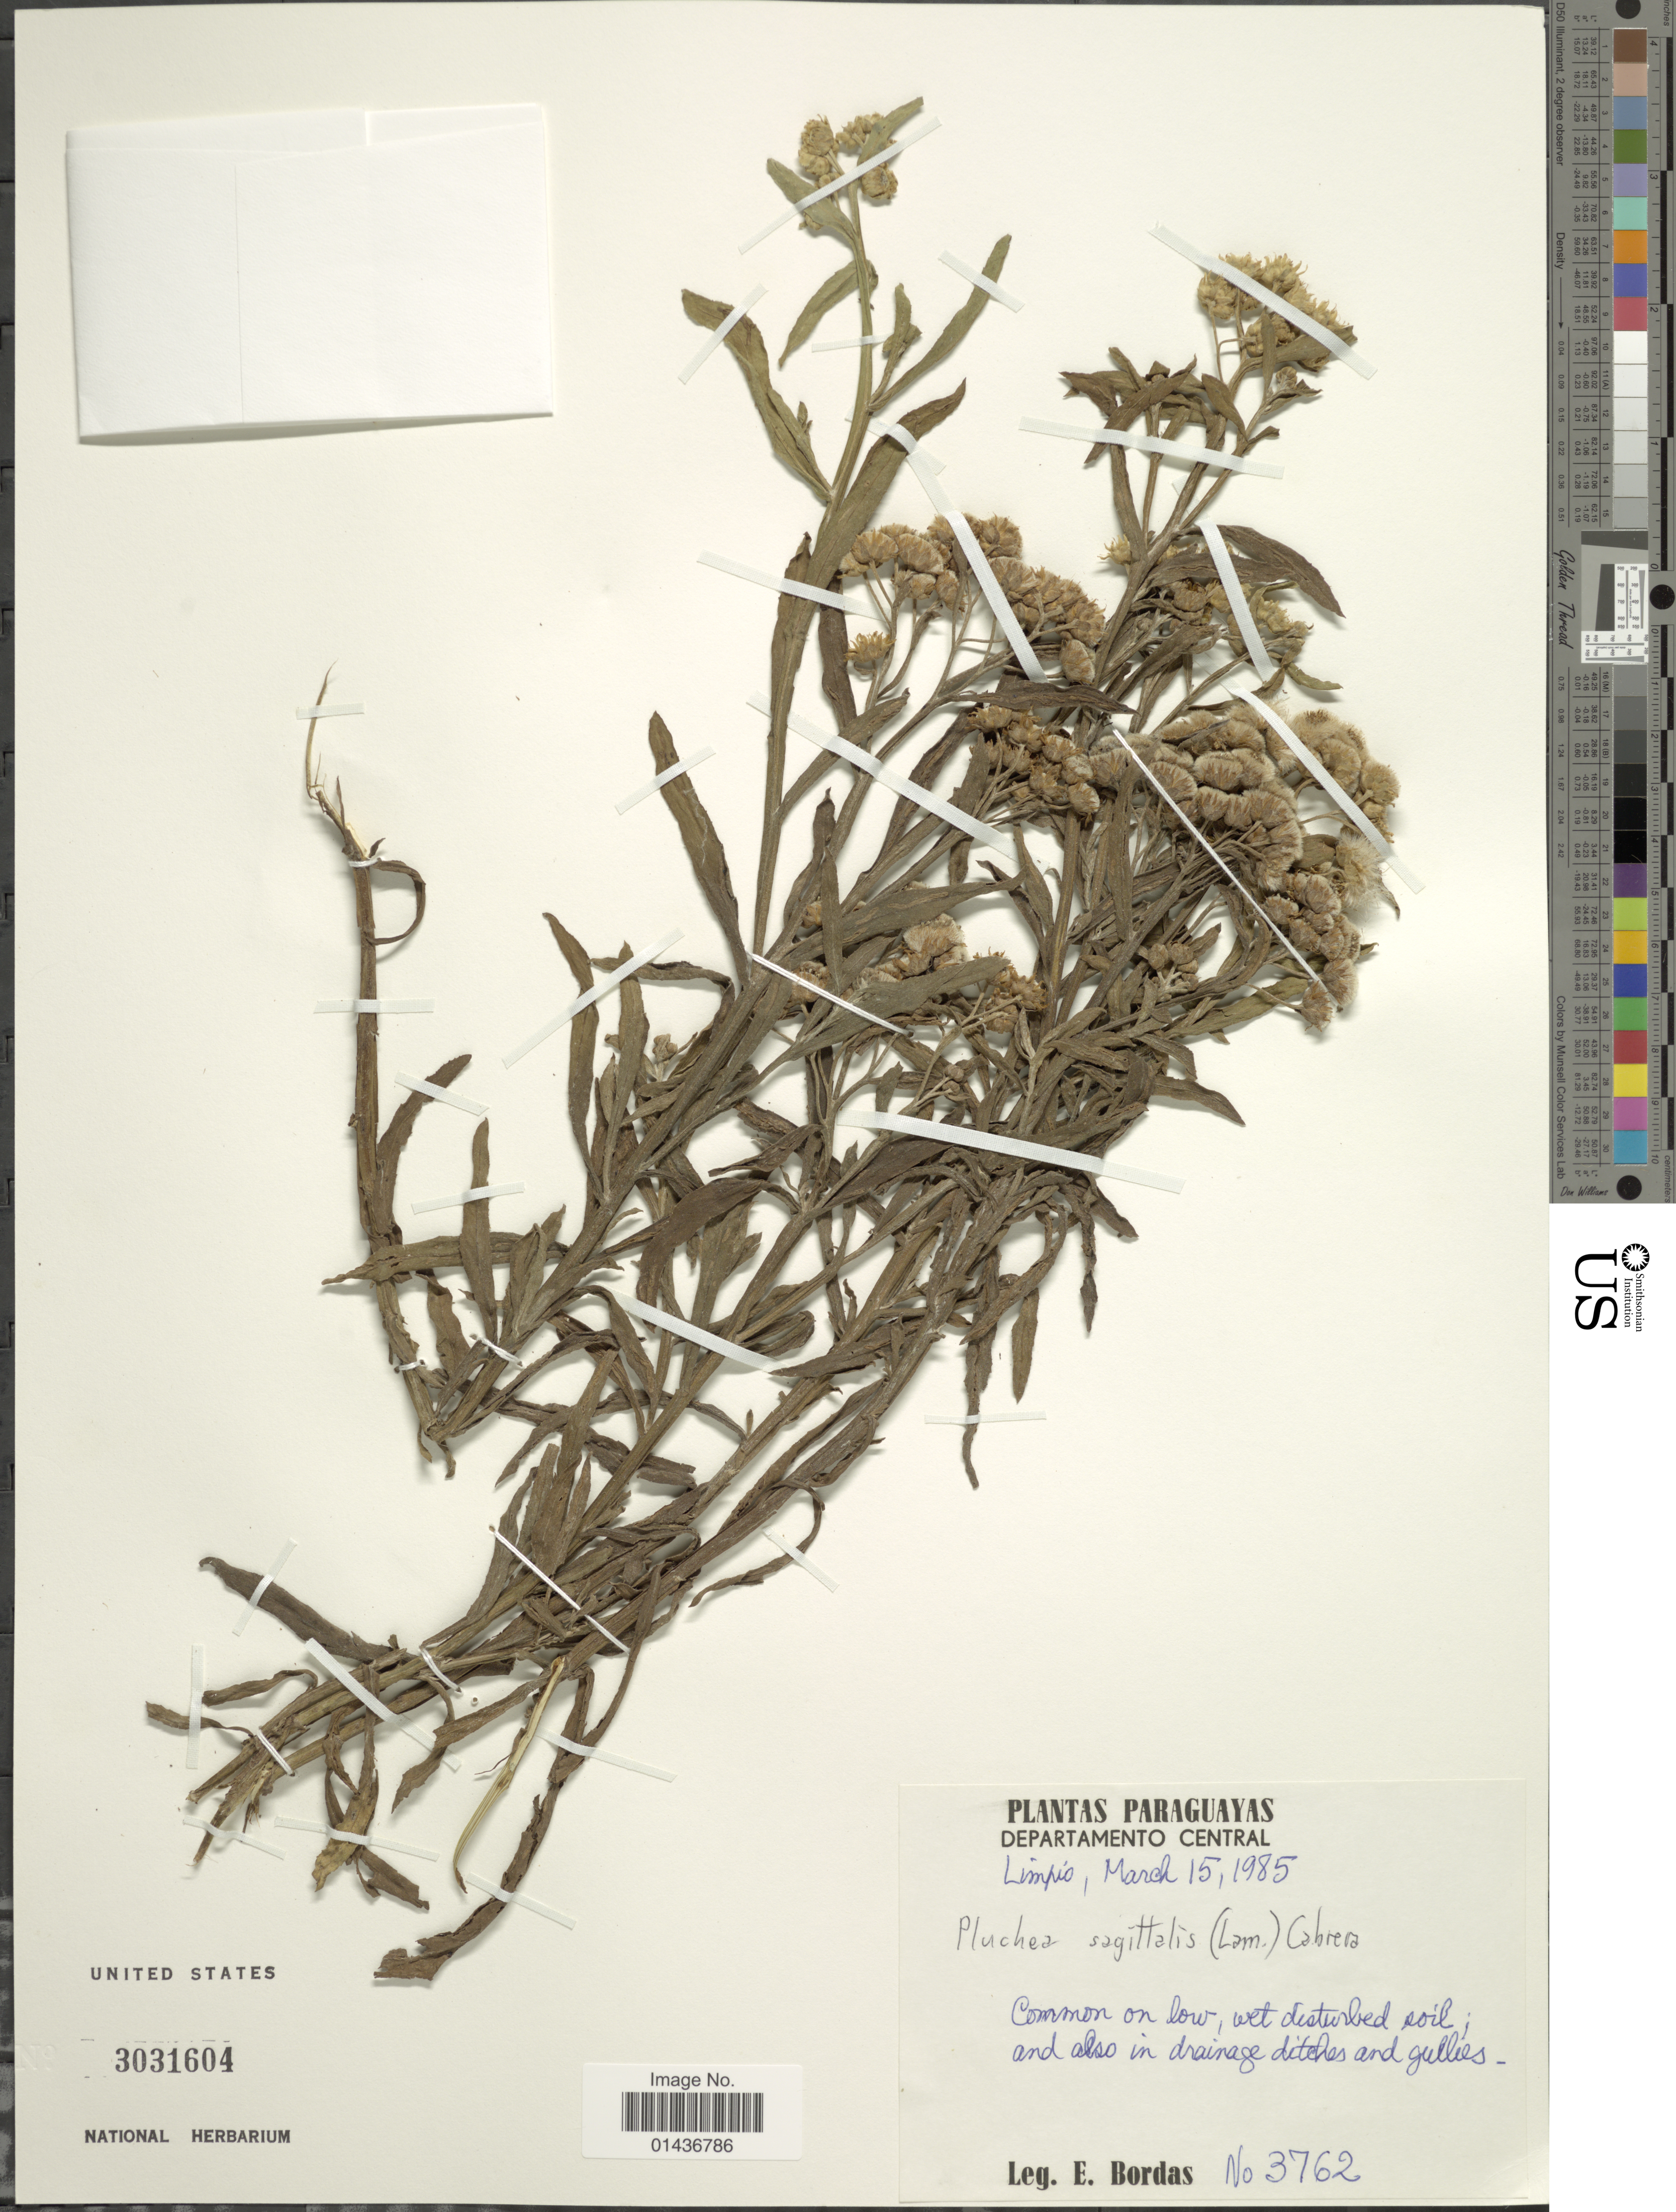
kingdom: Plantae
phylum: Tracheophyta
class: Magnoliopsida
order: Asterales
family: Asteraceae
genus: Pluchea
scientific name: Pluchea sagittalis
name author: (Lam.) Cabrera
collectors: E. Bordas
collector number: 3762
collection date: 1985-03-15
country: Paraguay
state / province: Central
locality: Departamento Central, Limpio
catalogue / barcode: US 3031604